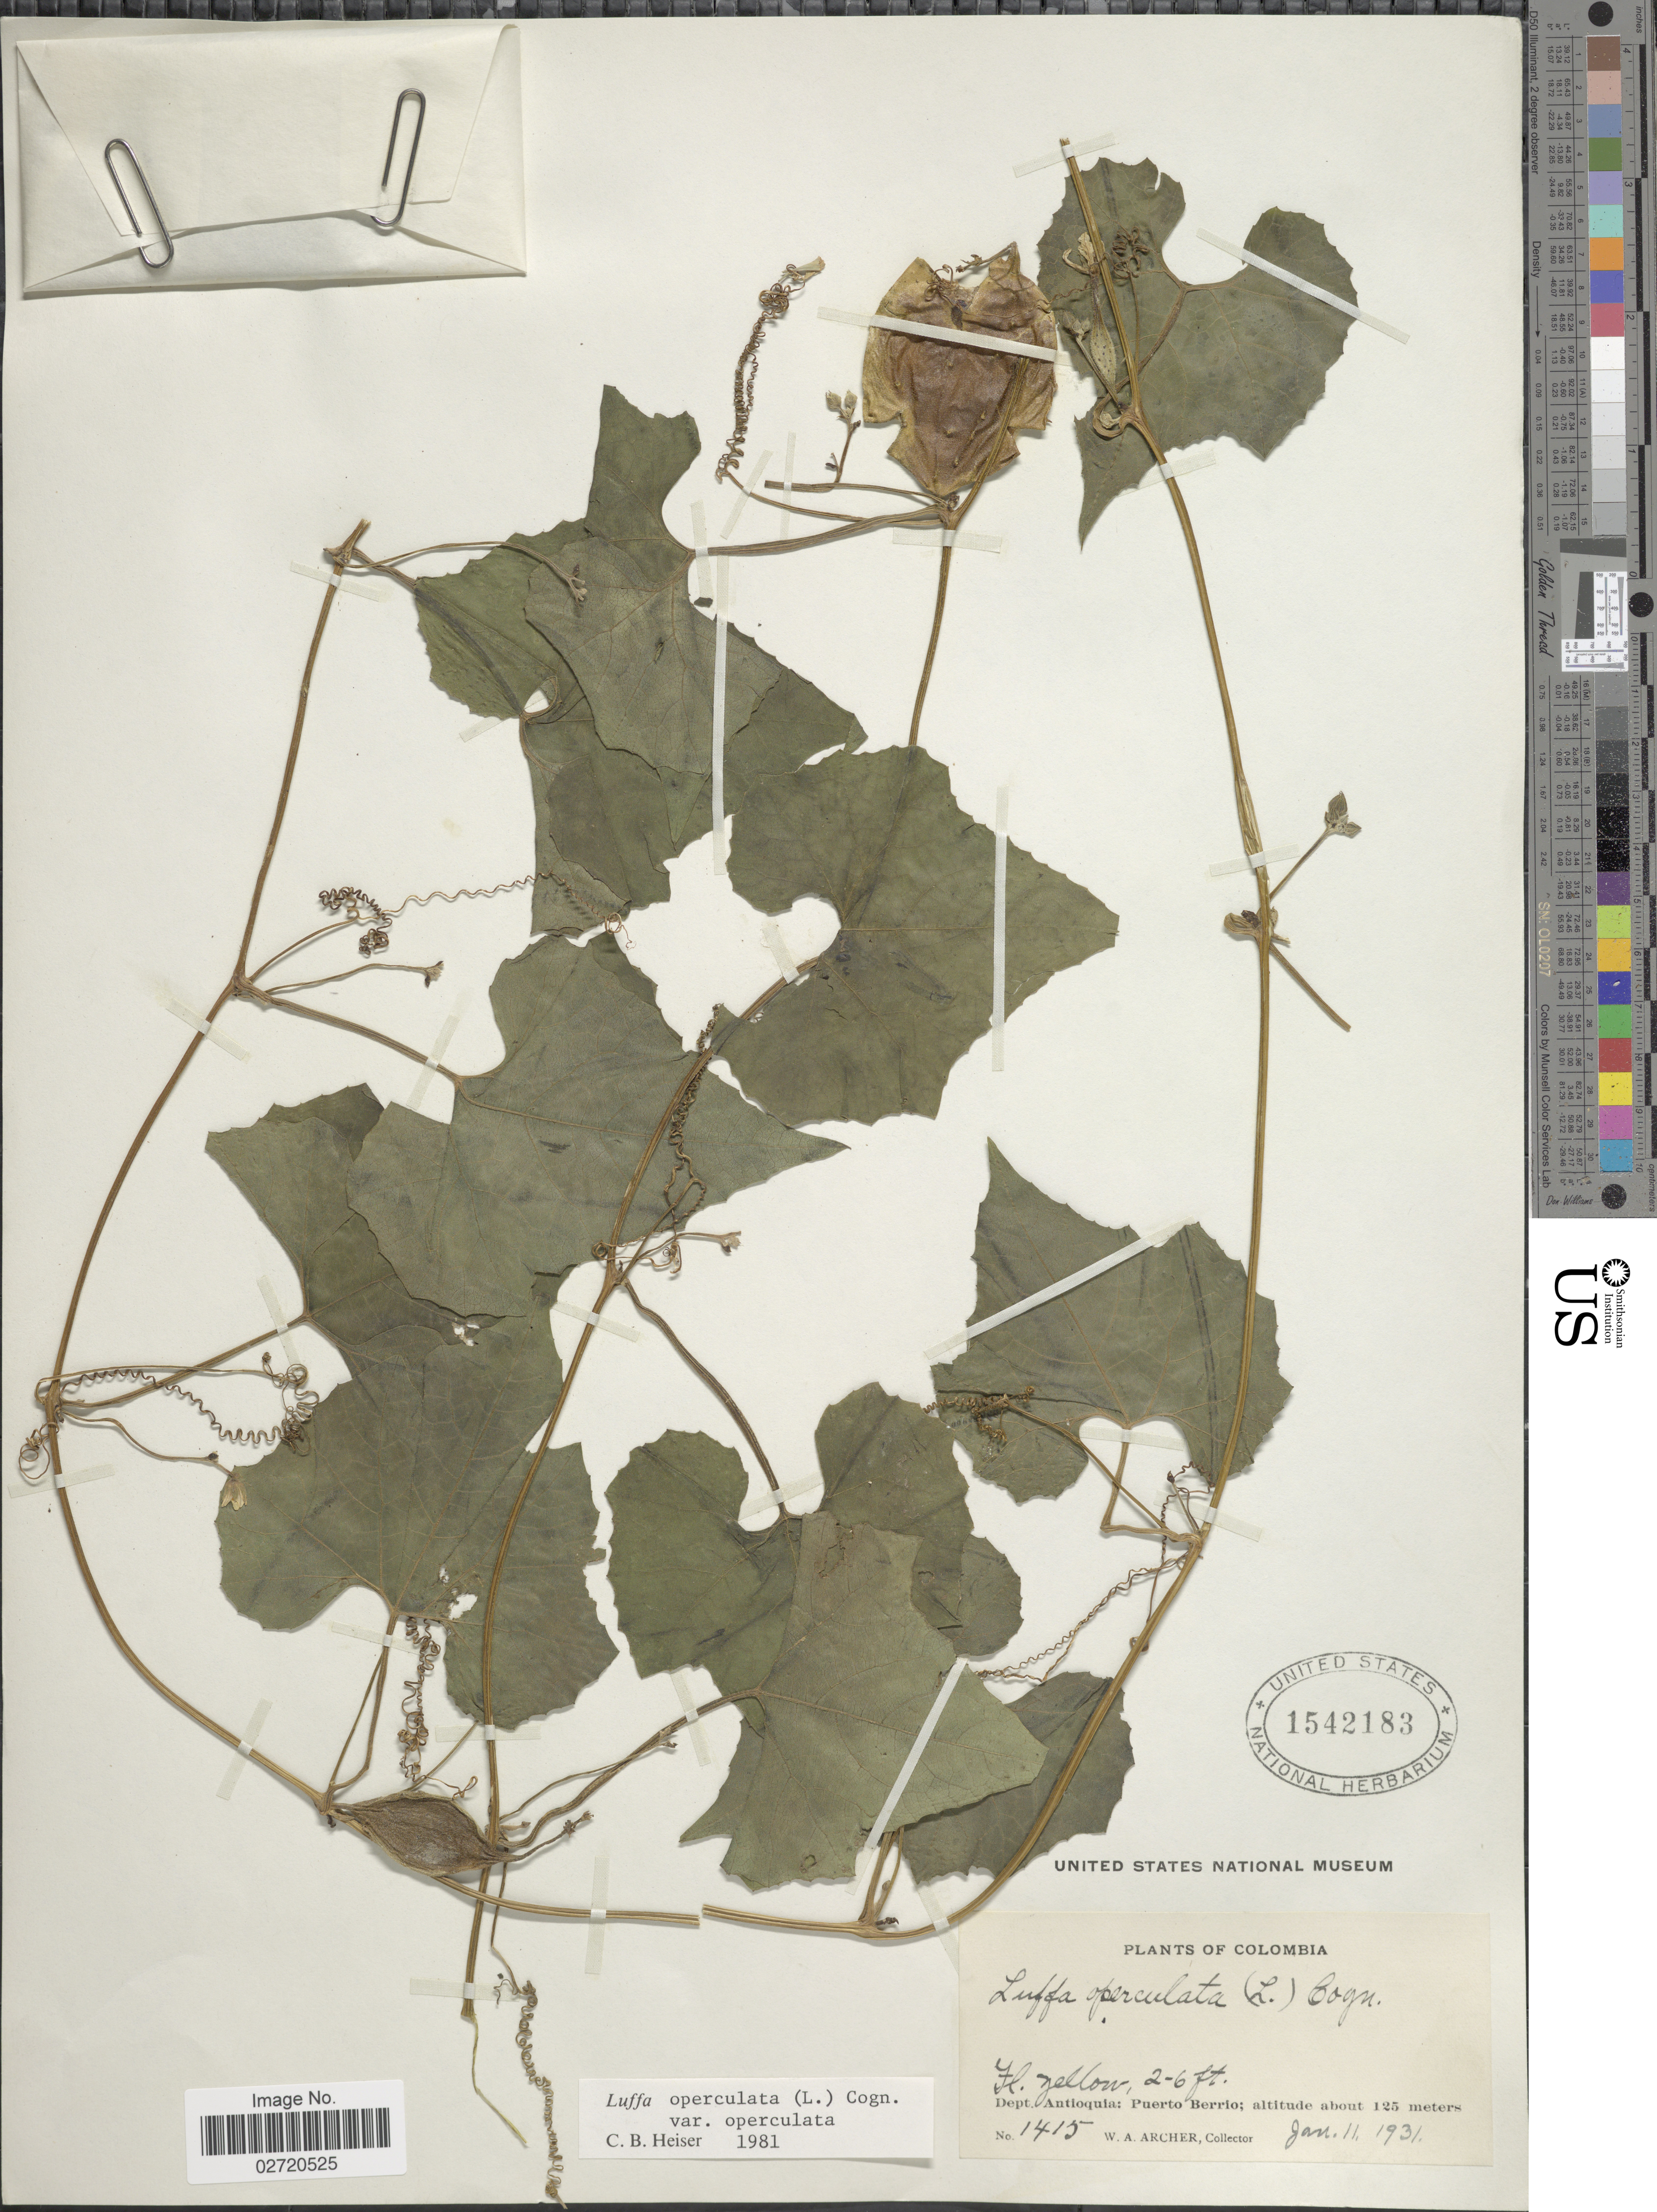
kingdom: Plantae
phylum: Tracheophyta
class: Magnoliopsida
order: Cucurbitales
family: Cucurbitaceae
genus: Luffa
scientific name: Luffa operculata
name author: (L.) Cogn.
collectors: W. A. Archer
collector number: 1415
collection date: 1931-01-11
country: Colombia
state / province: Antioquia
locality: Dept. Antioquia: Puerto Berrio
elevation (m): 125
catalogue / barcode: US 1542183